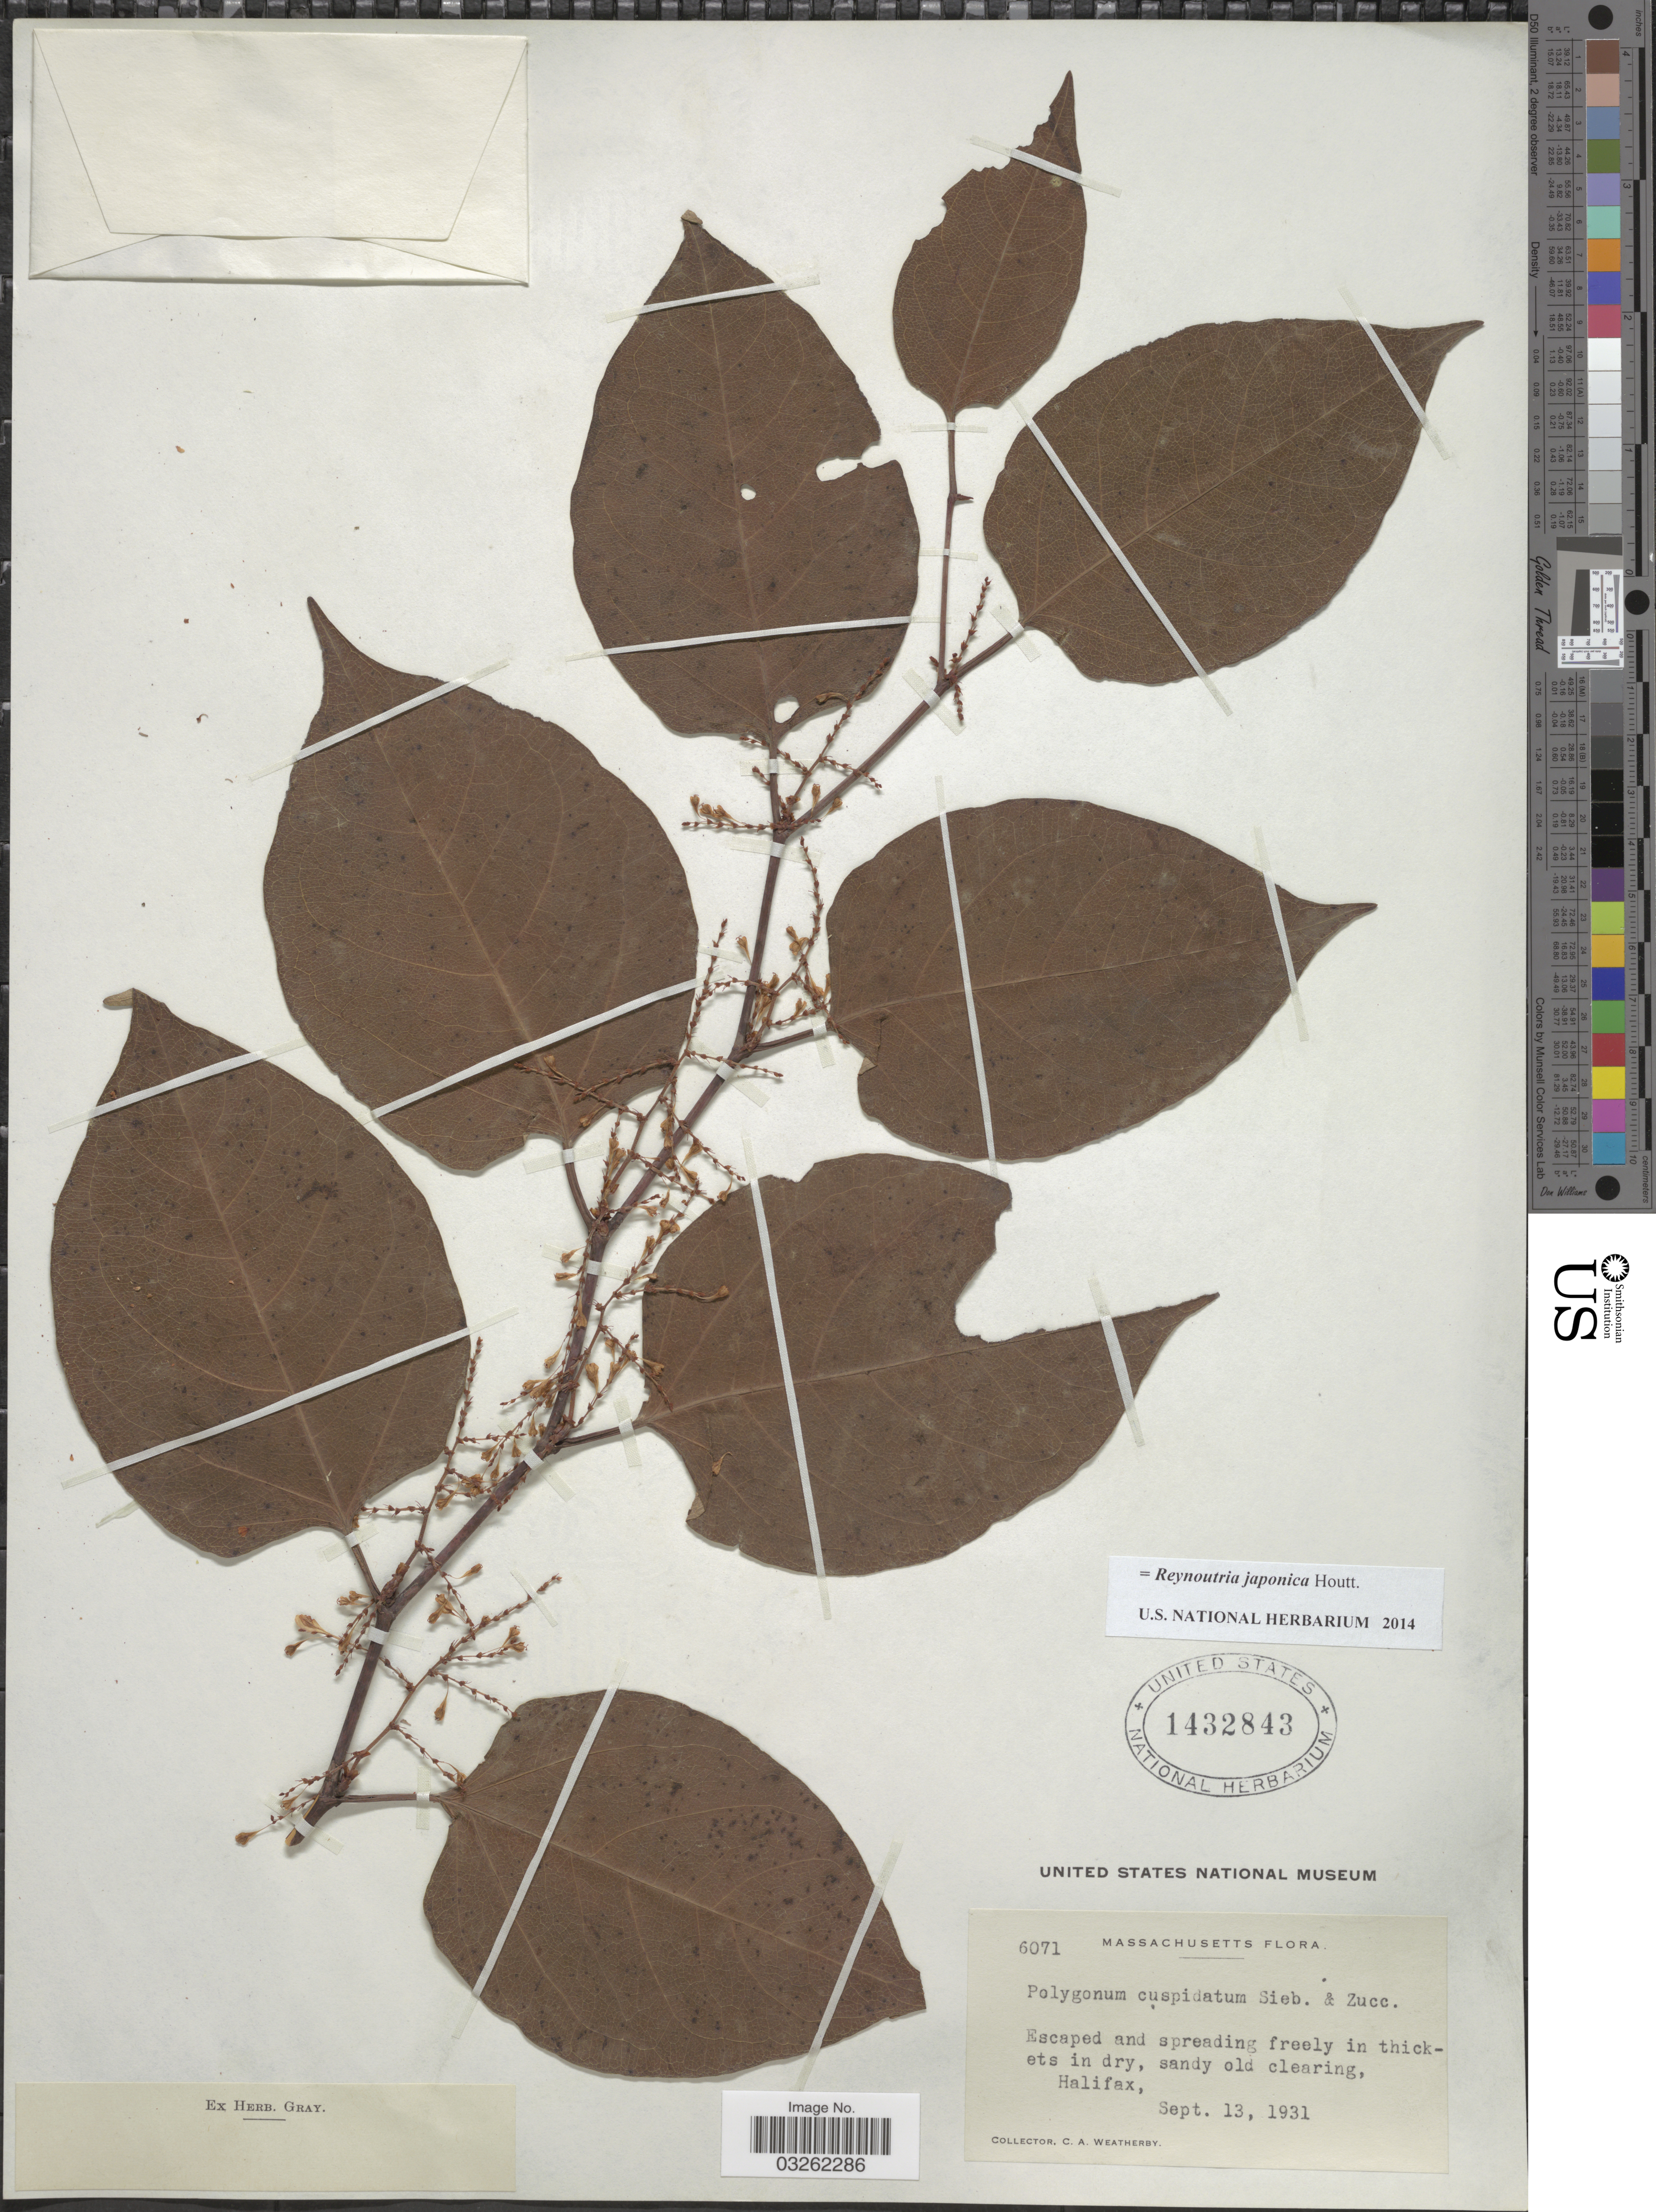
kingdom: Plantae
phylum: Tracheophyta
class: Magnoliopsida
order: Caryophyllales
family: Polygonaceae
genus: Reynoutria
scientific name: Reynoutria japonica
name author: Houtt.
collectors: C. A. Weatherby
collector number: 6071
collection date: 1931-09-13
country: United States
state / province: Massachusetts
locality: Escaped and spreading freely in thickets in dry, sandy old clearing, Halifax.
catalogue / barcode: US 1432843